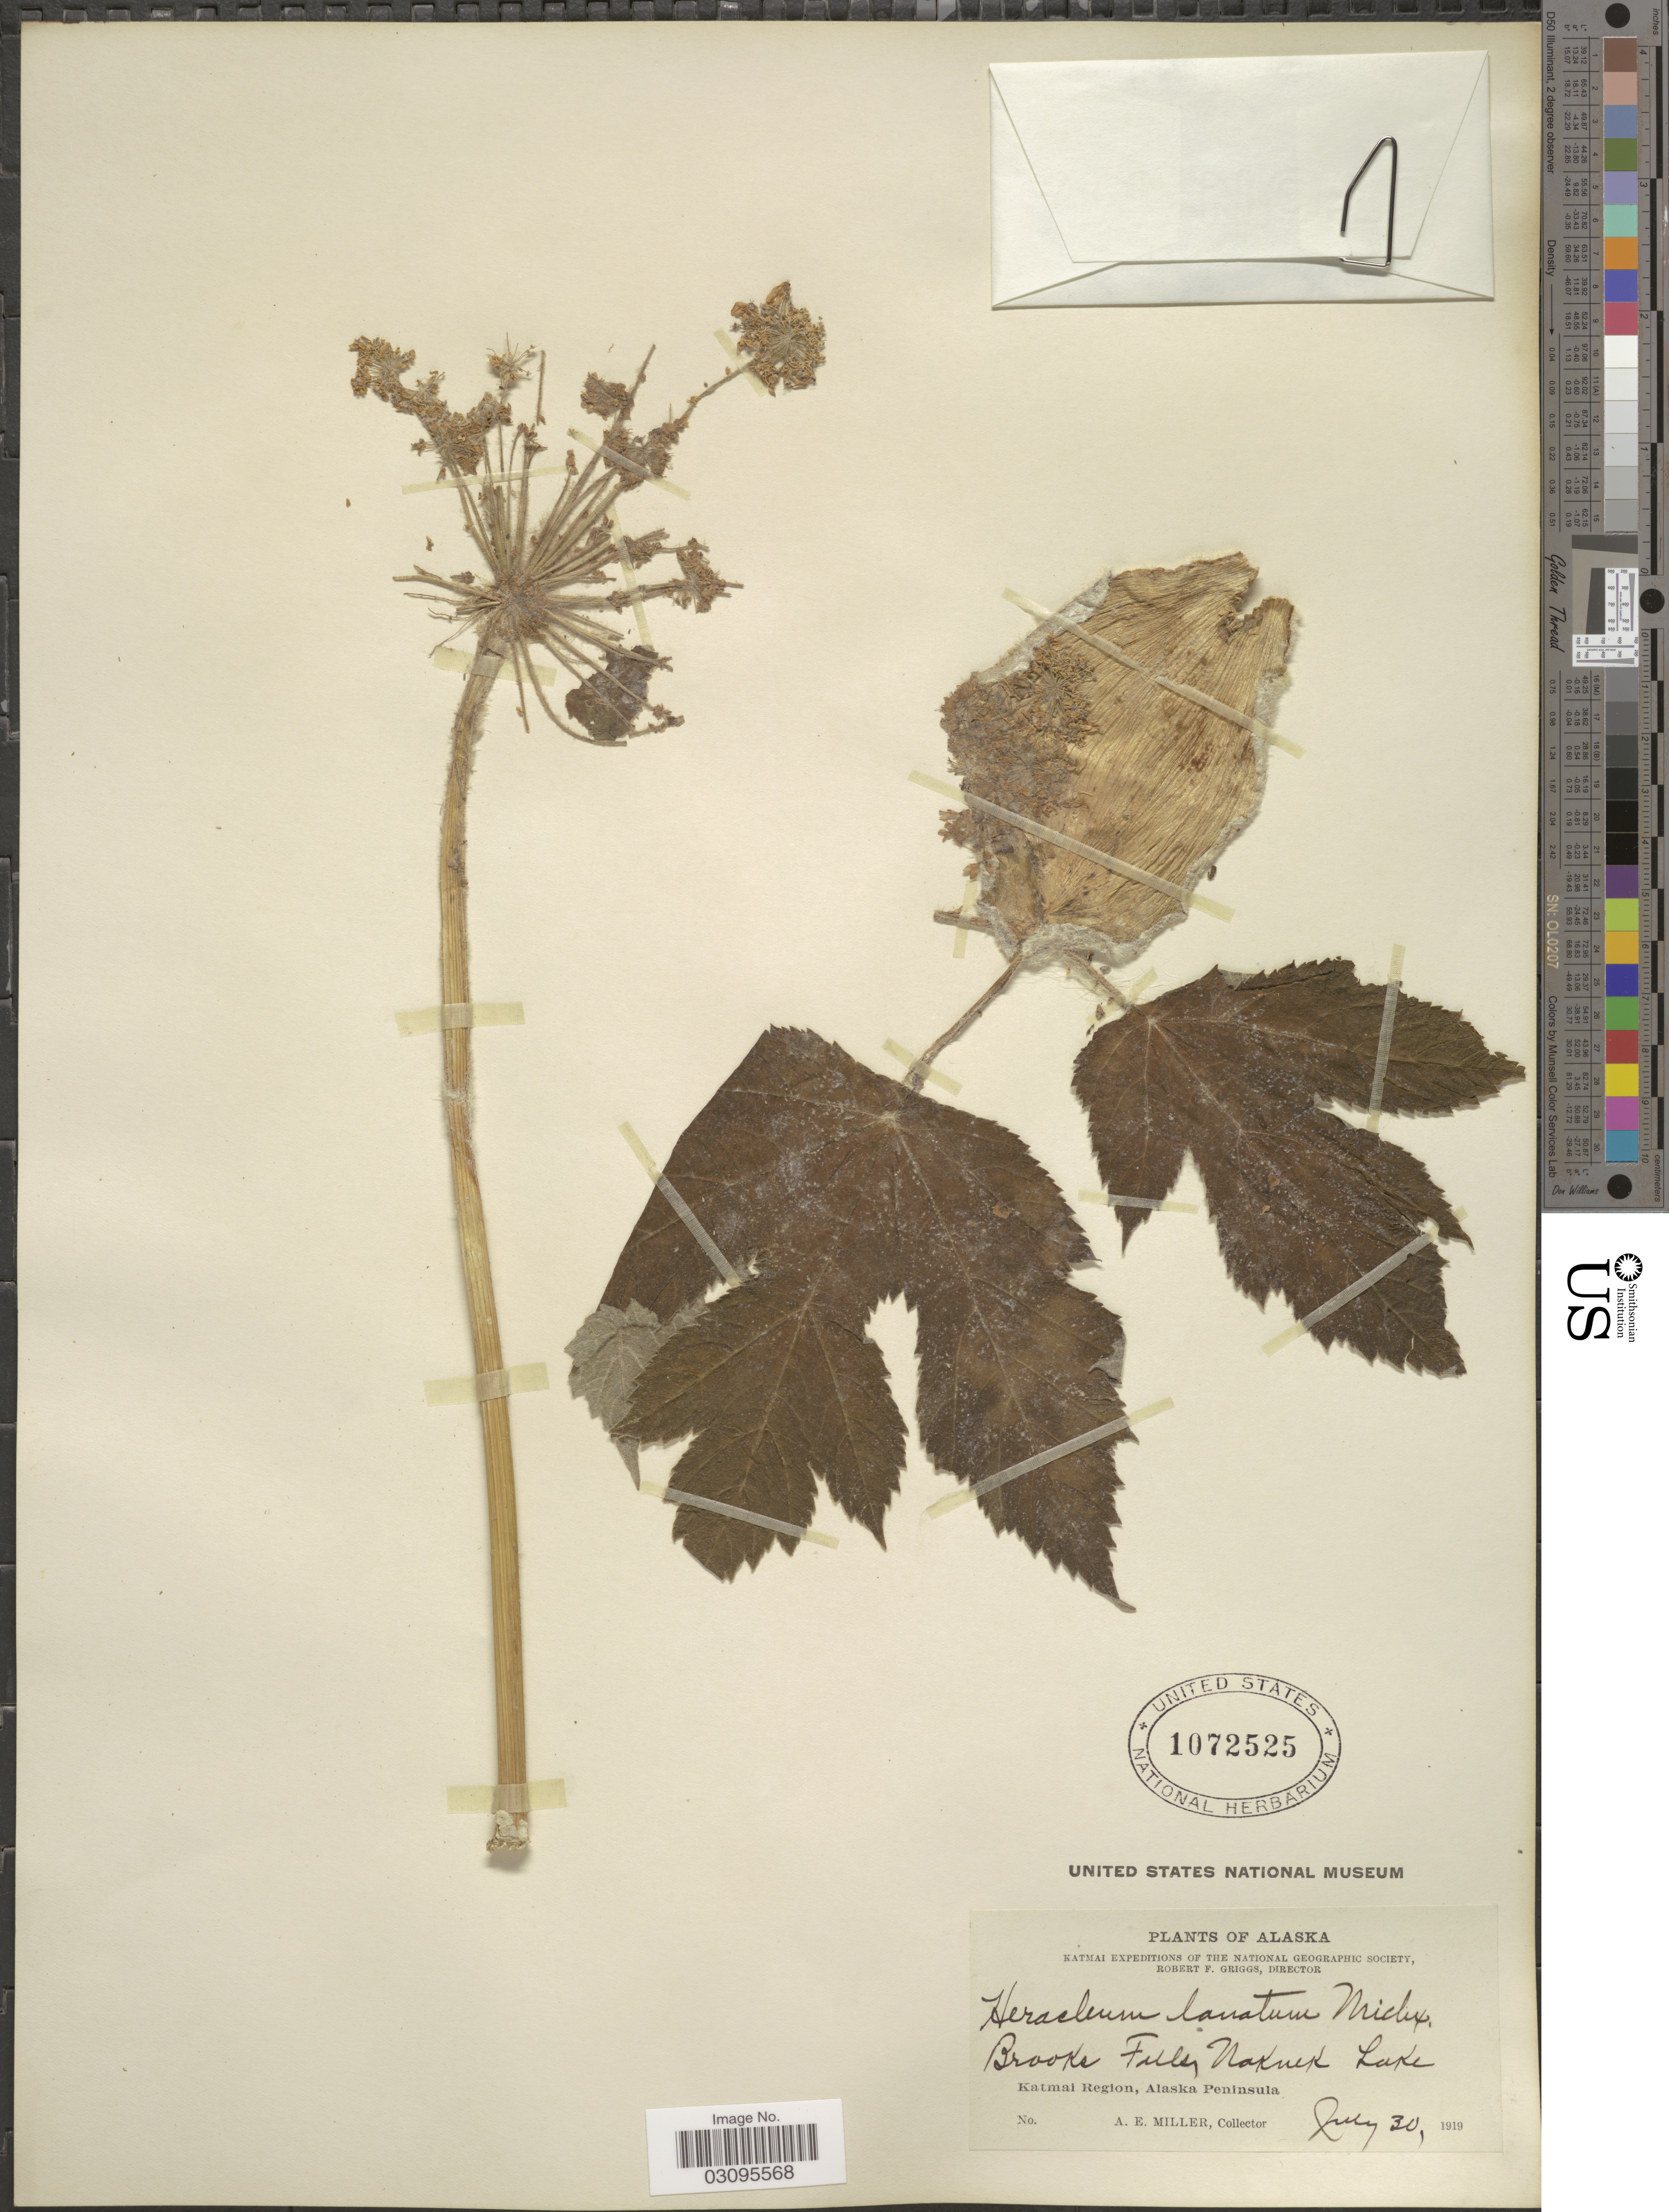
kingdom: Plantae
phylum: Tracheophyta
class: Magnoliopsida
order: Apiales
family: Apiaceae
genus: Heracleum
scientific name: Heracleum lanatum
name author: Michx.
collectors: A. E. Miller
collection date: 1919-06-30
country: United States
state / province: Alaska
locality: Brooks Falls, Naknek Lake, Katmal Region, Alaska Peninsula.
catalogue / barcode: US 1072525